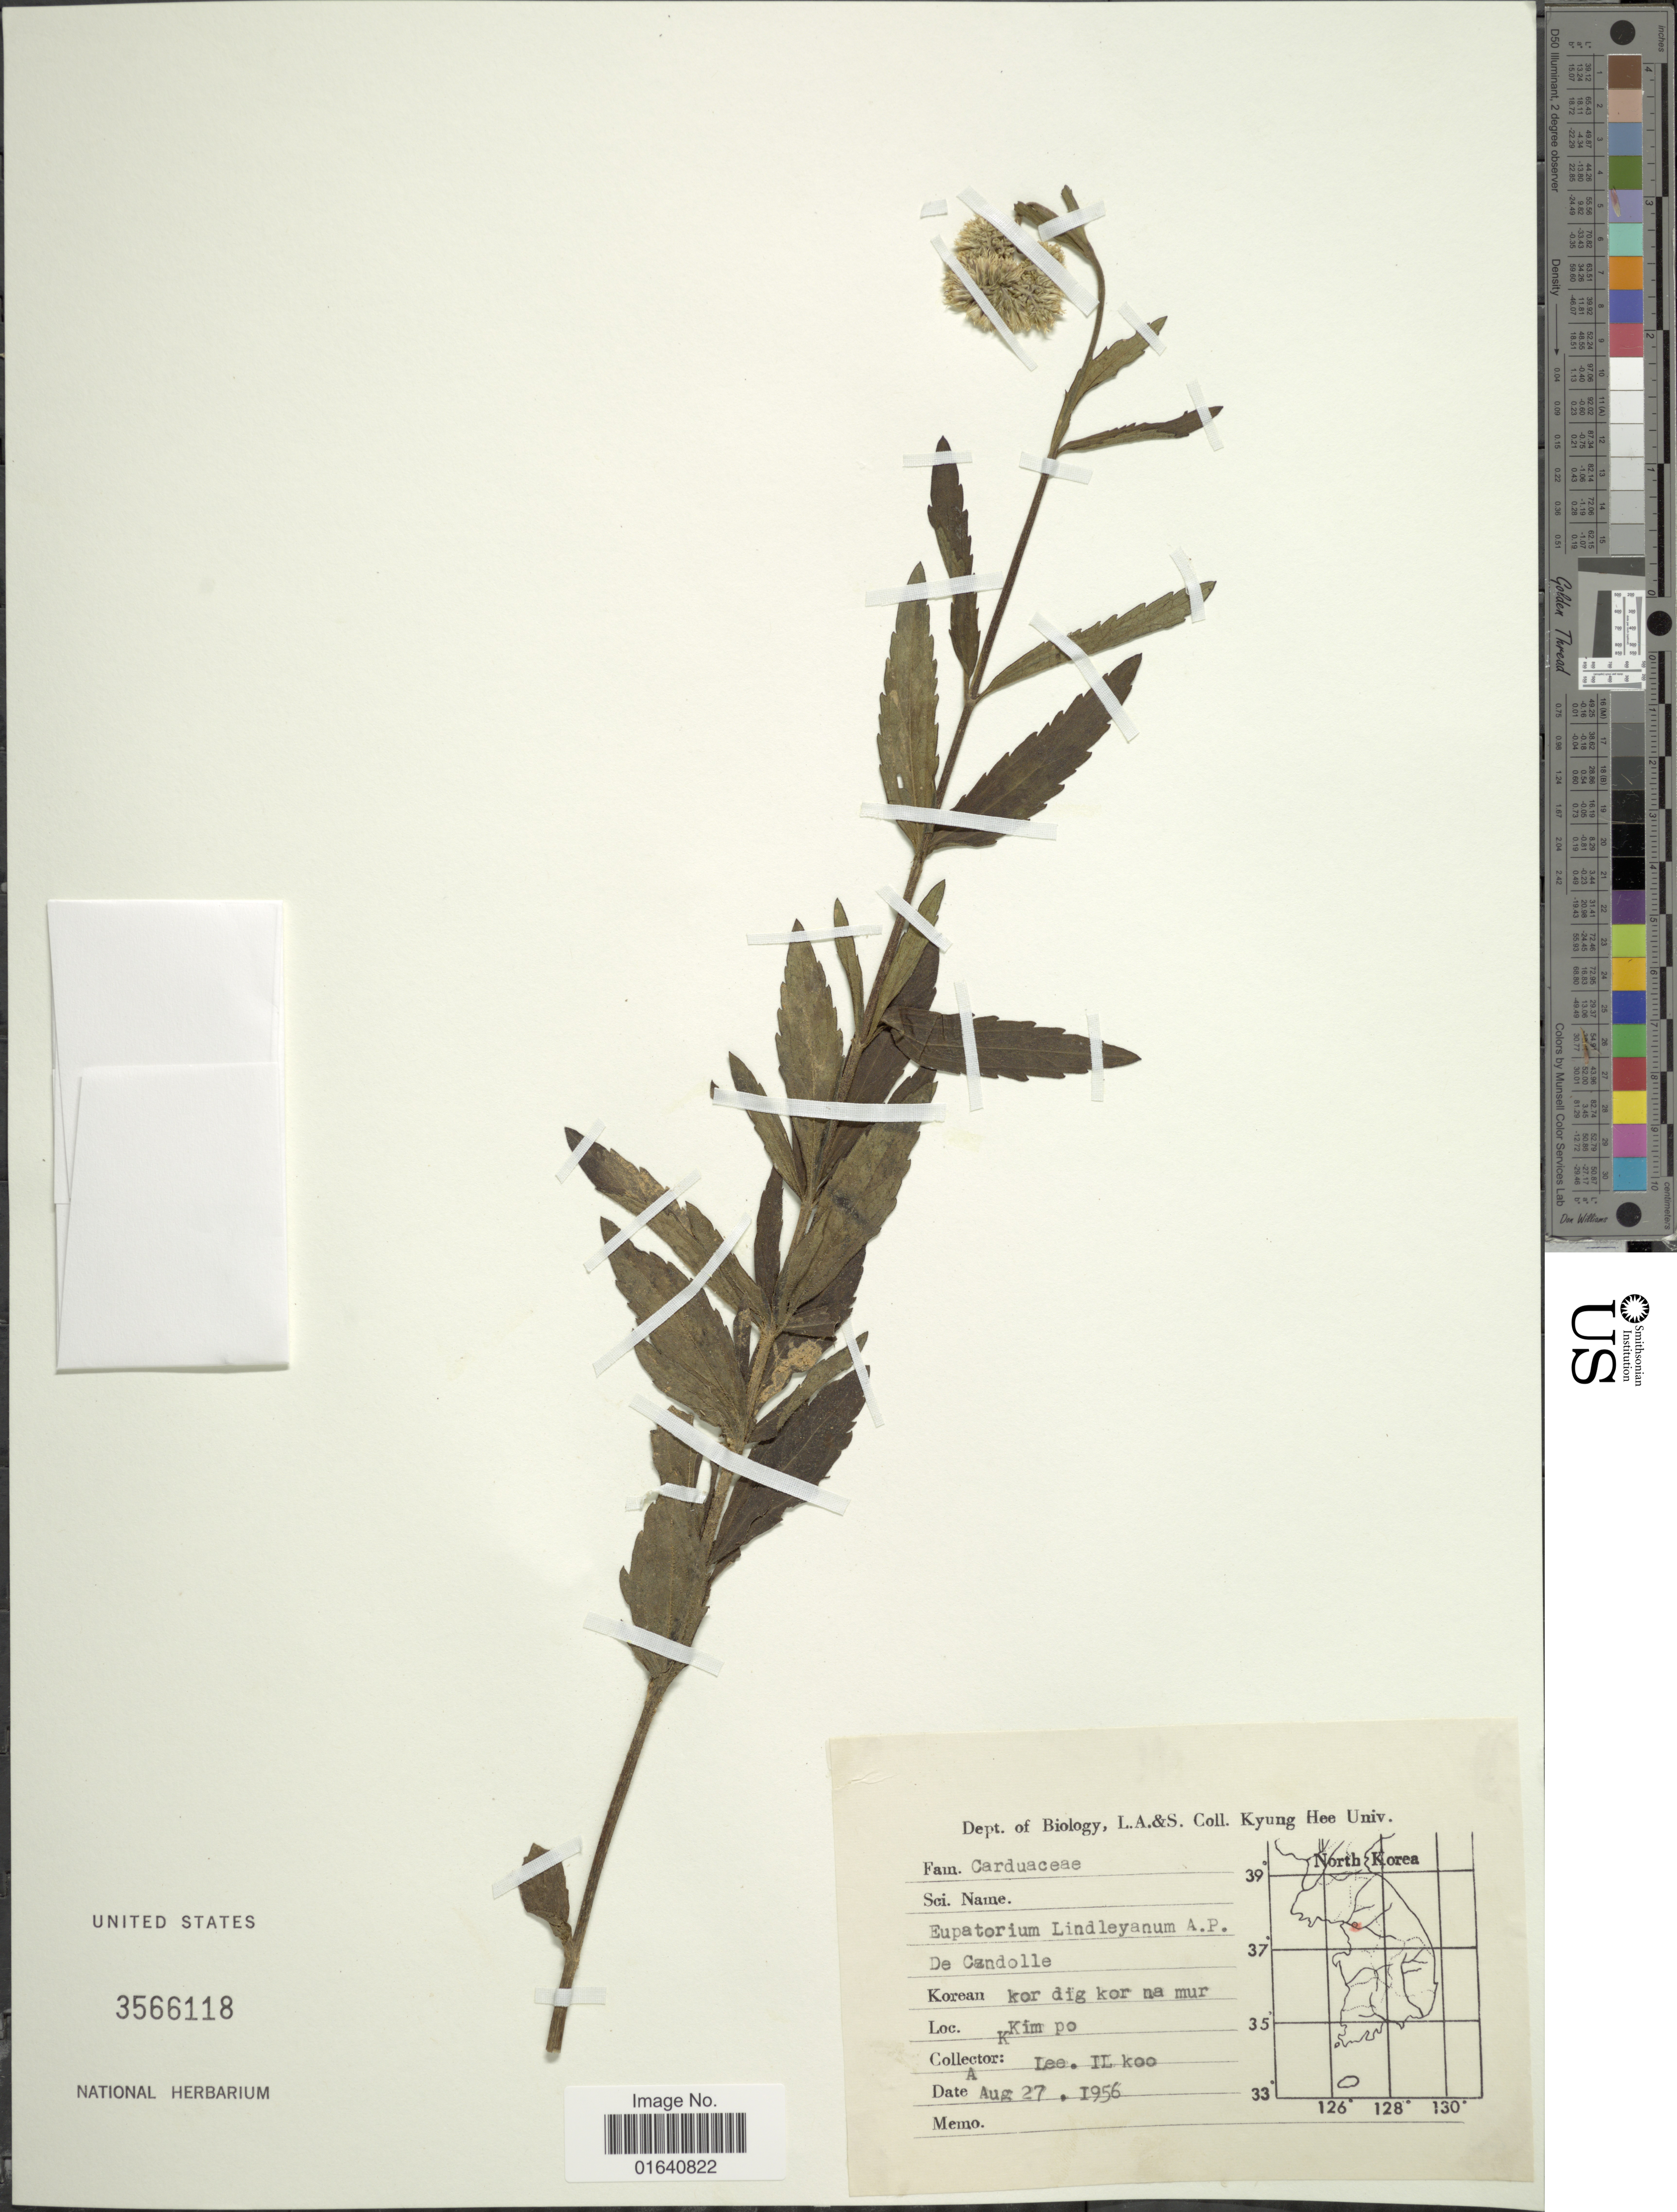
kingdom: Plantae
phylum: Tracheophyta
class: Magnoliopsida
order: Asterales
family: Asteraceae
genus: Eupatorium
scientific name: Eupatorium lindleyanum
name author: DC.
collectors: Il-Ko Lee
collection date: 1956-08-27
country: North Korea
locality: Koream kor dig kor na mur, Kim po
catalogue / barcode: US 3566118